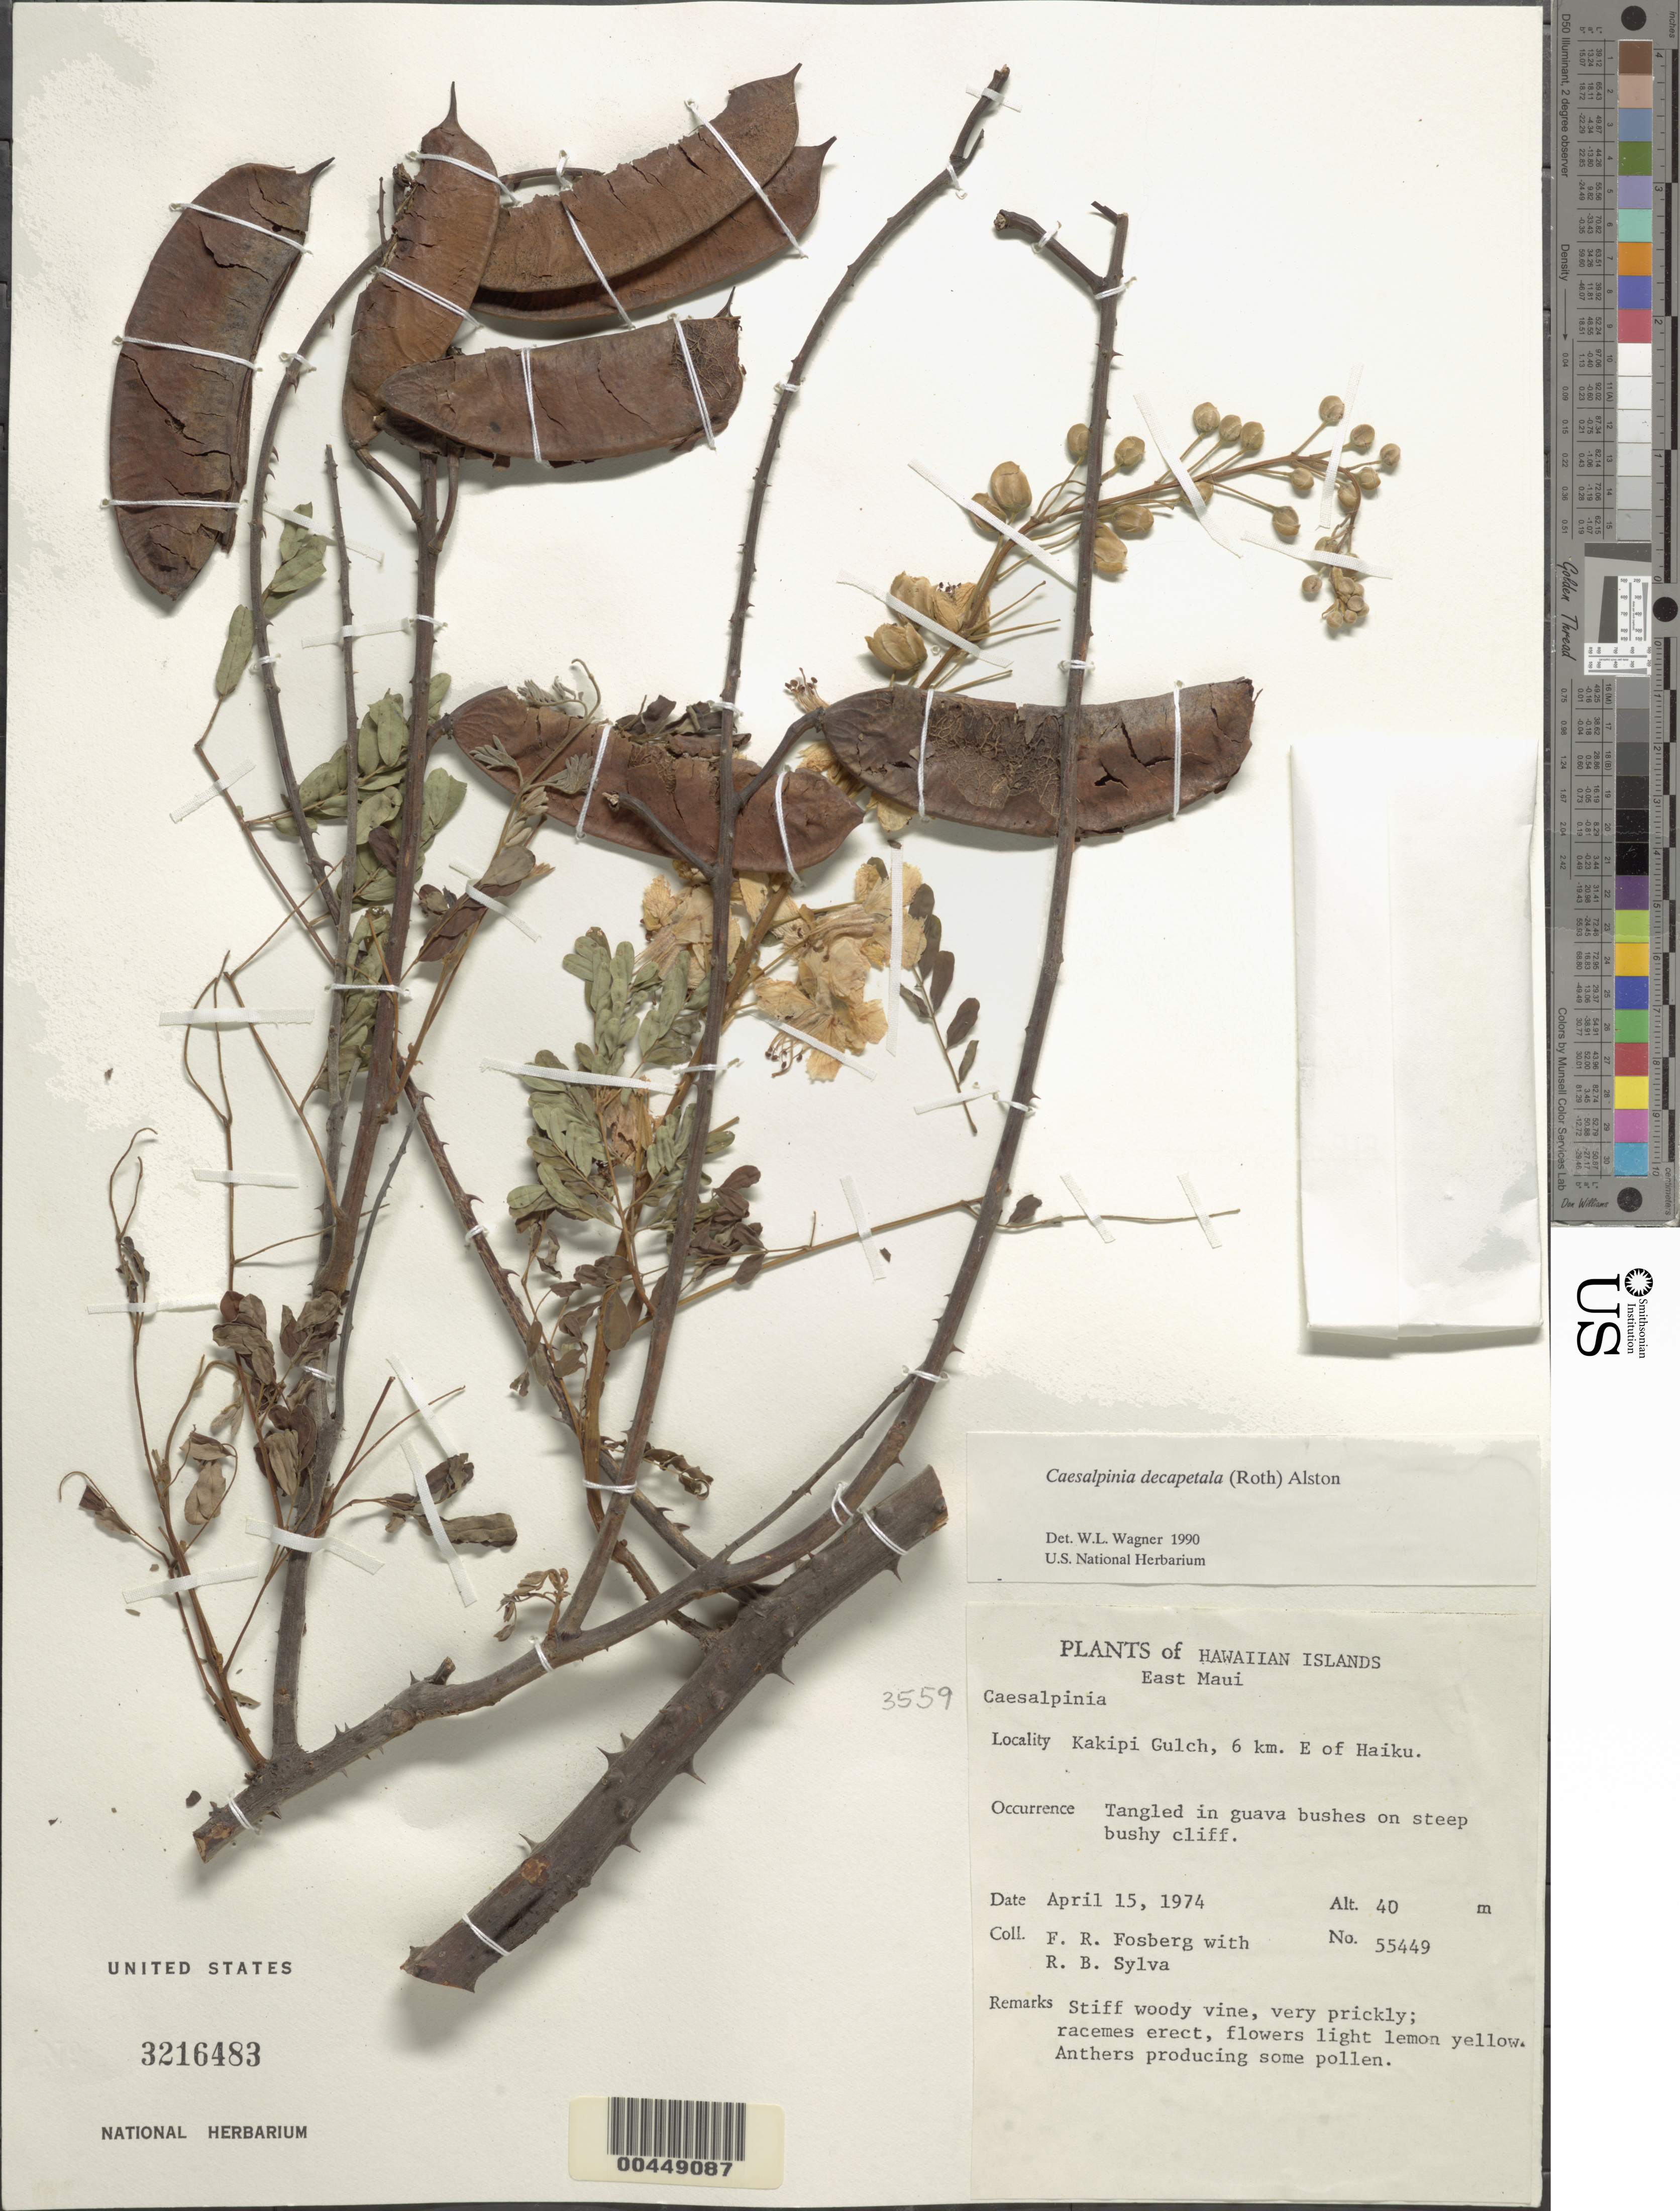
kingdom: Plantae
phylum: Tracheophyta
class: Magnoliopsida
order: Fabales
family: Fabaceae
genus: Biancaea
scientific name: Biancaea decapetala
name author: (Roth) O. Deg.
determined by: Wagner, W. L., (BOT), Smithsonian Institution - National Museum of Natural History (UNITED STATES)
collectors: F. R. Fosberg & R. Sylva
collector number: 55449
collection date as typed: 15 Apr 1974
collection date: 1974-04-15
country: United States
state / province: Hawaii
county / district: Maui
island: Maui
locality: E Maui, Kakipi Gulch, 6 km E of Haiku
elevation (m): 40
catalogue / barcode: US 3216483